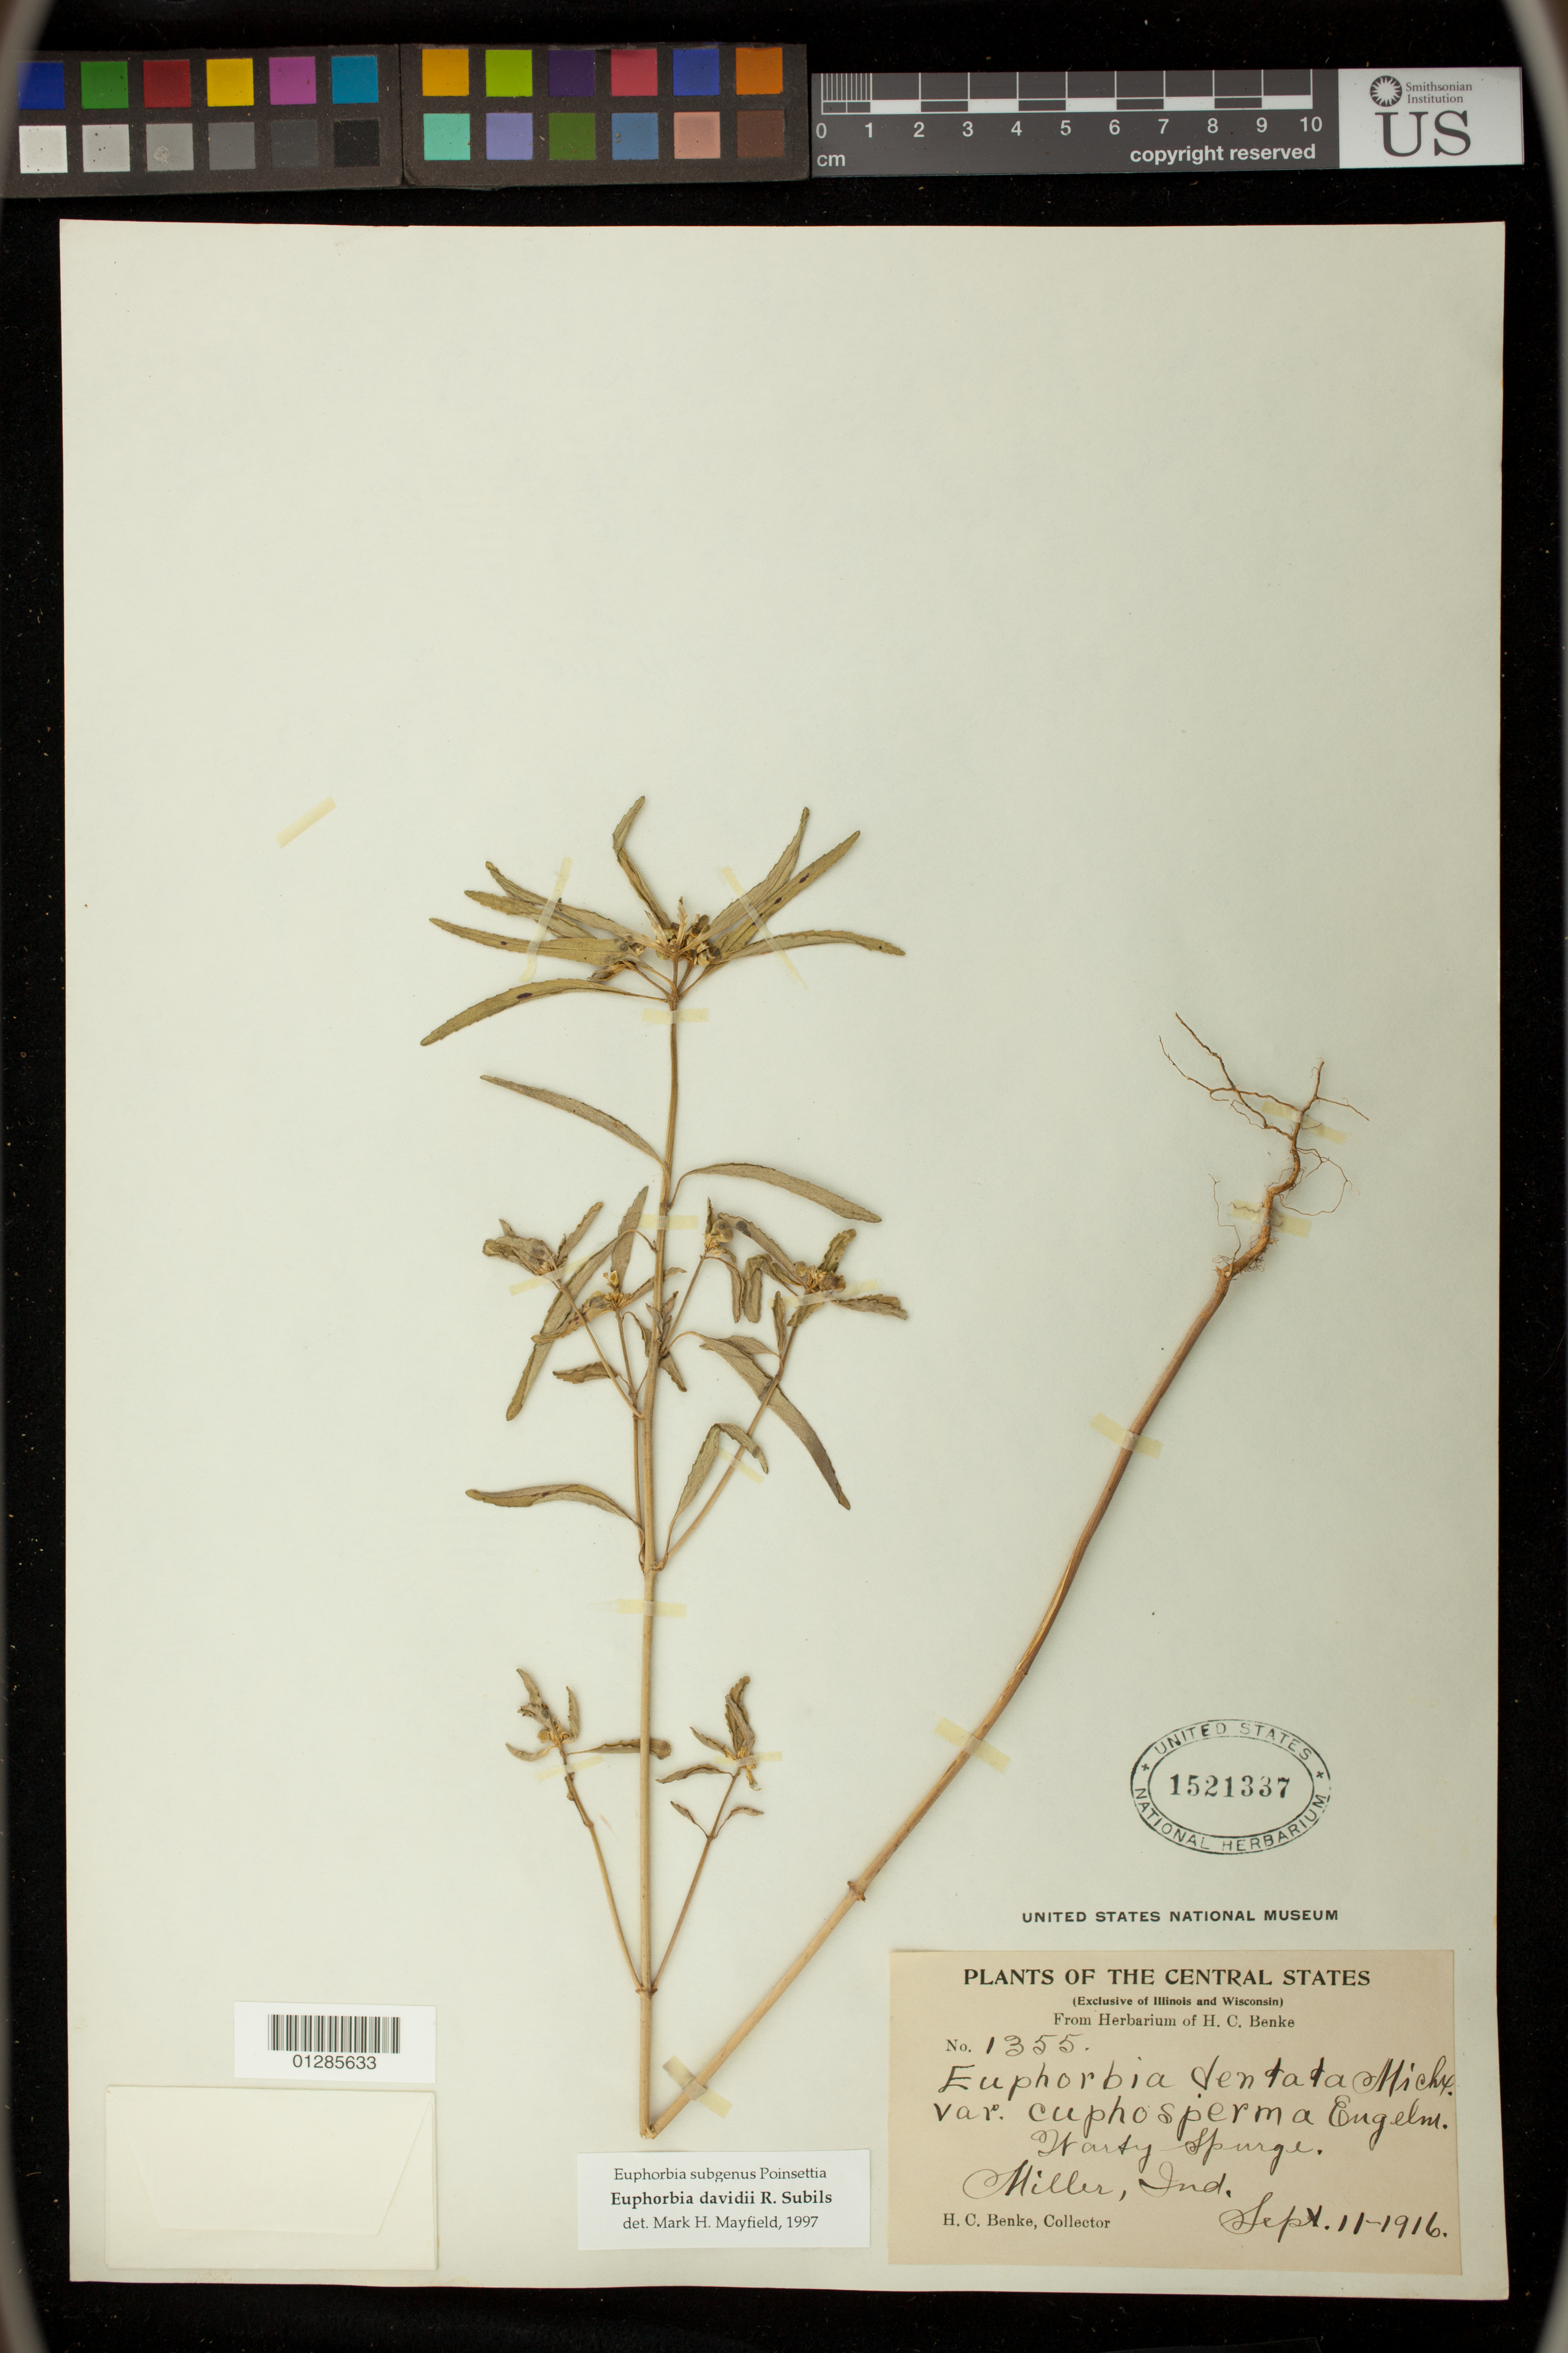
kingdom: Plantae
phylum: Tracheophyta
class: Magnoliopsida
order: Malpighiales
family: Euphorbiaceae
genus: Euphorbia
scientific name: Euphorbia davidii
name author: Subils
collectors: H. Benke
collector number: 1355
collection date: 1916-09-11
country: United States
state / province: Indiana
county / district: Lake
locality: Miller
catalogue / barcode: US 1521337